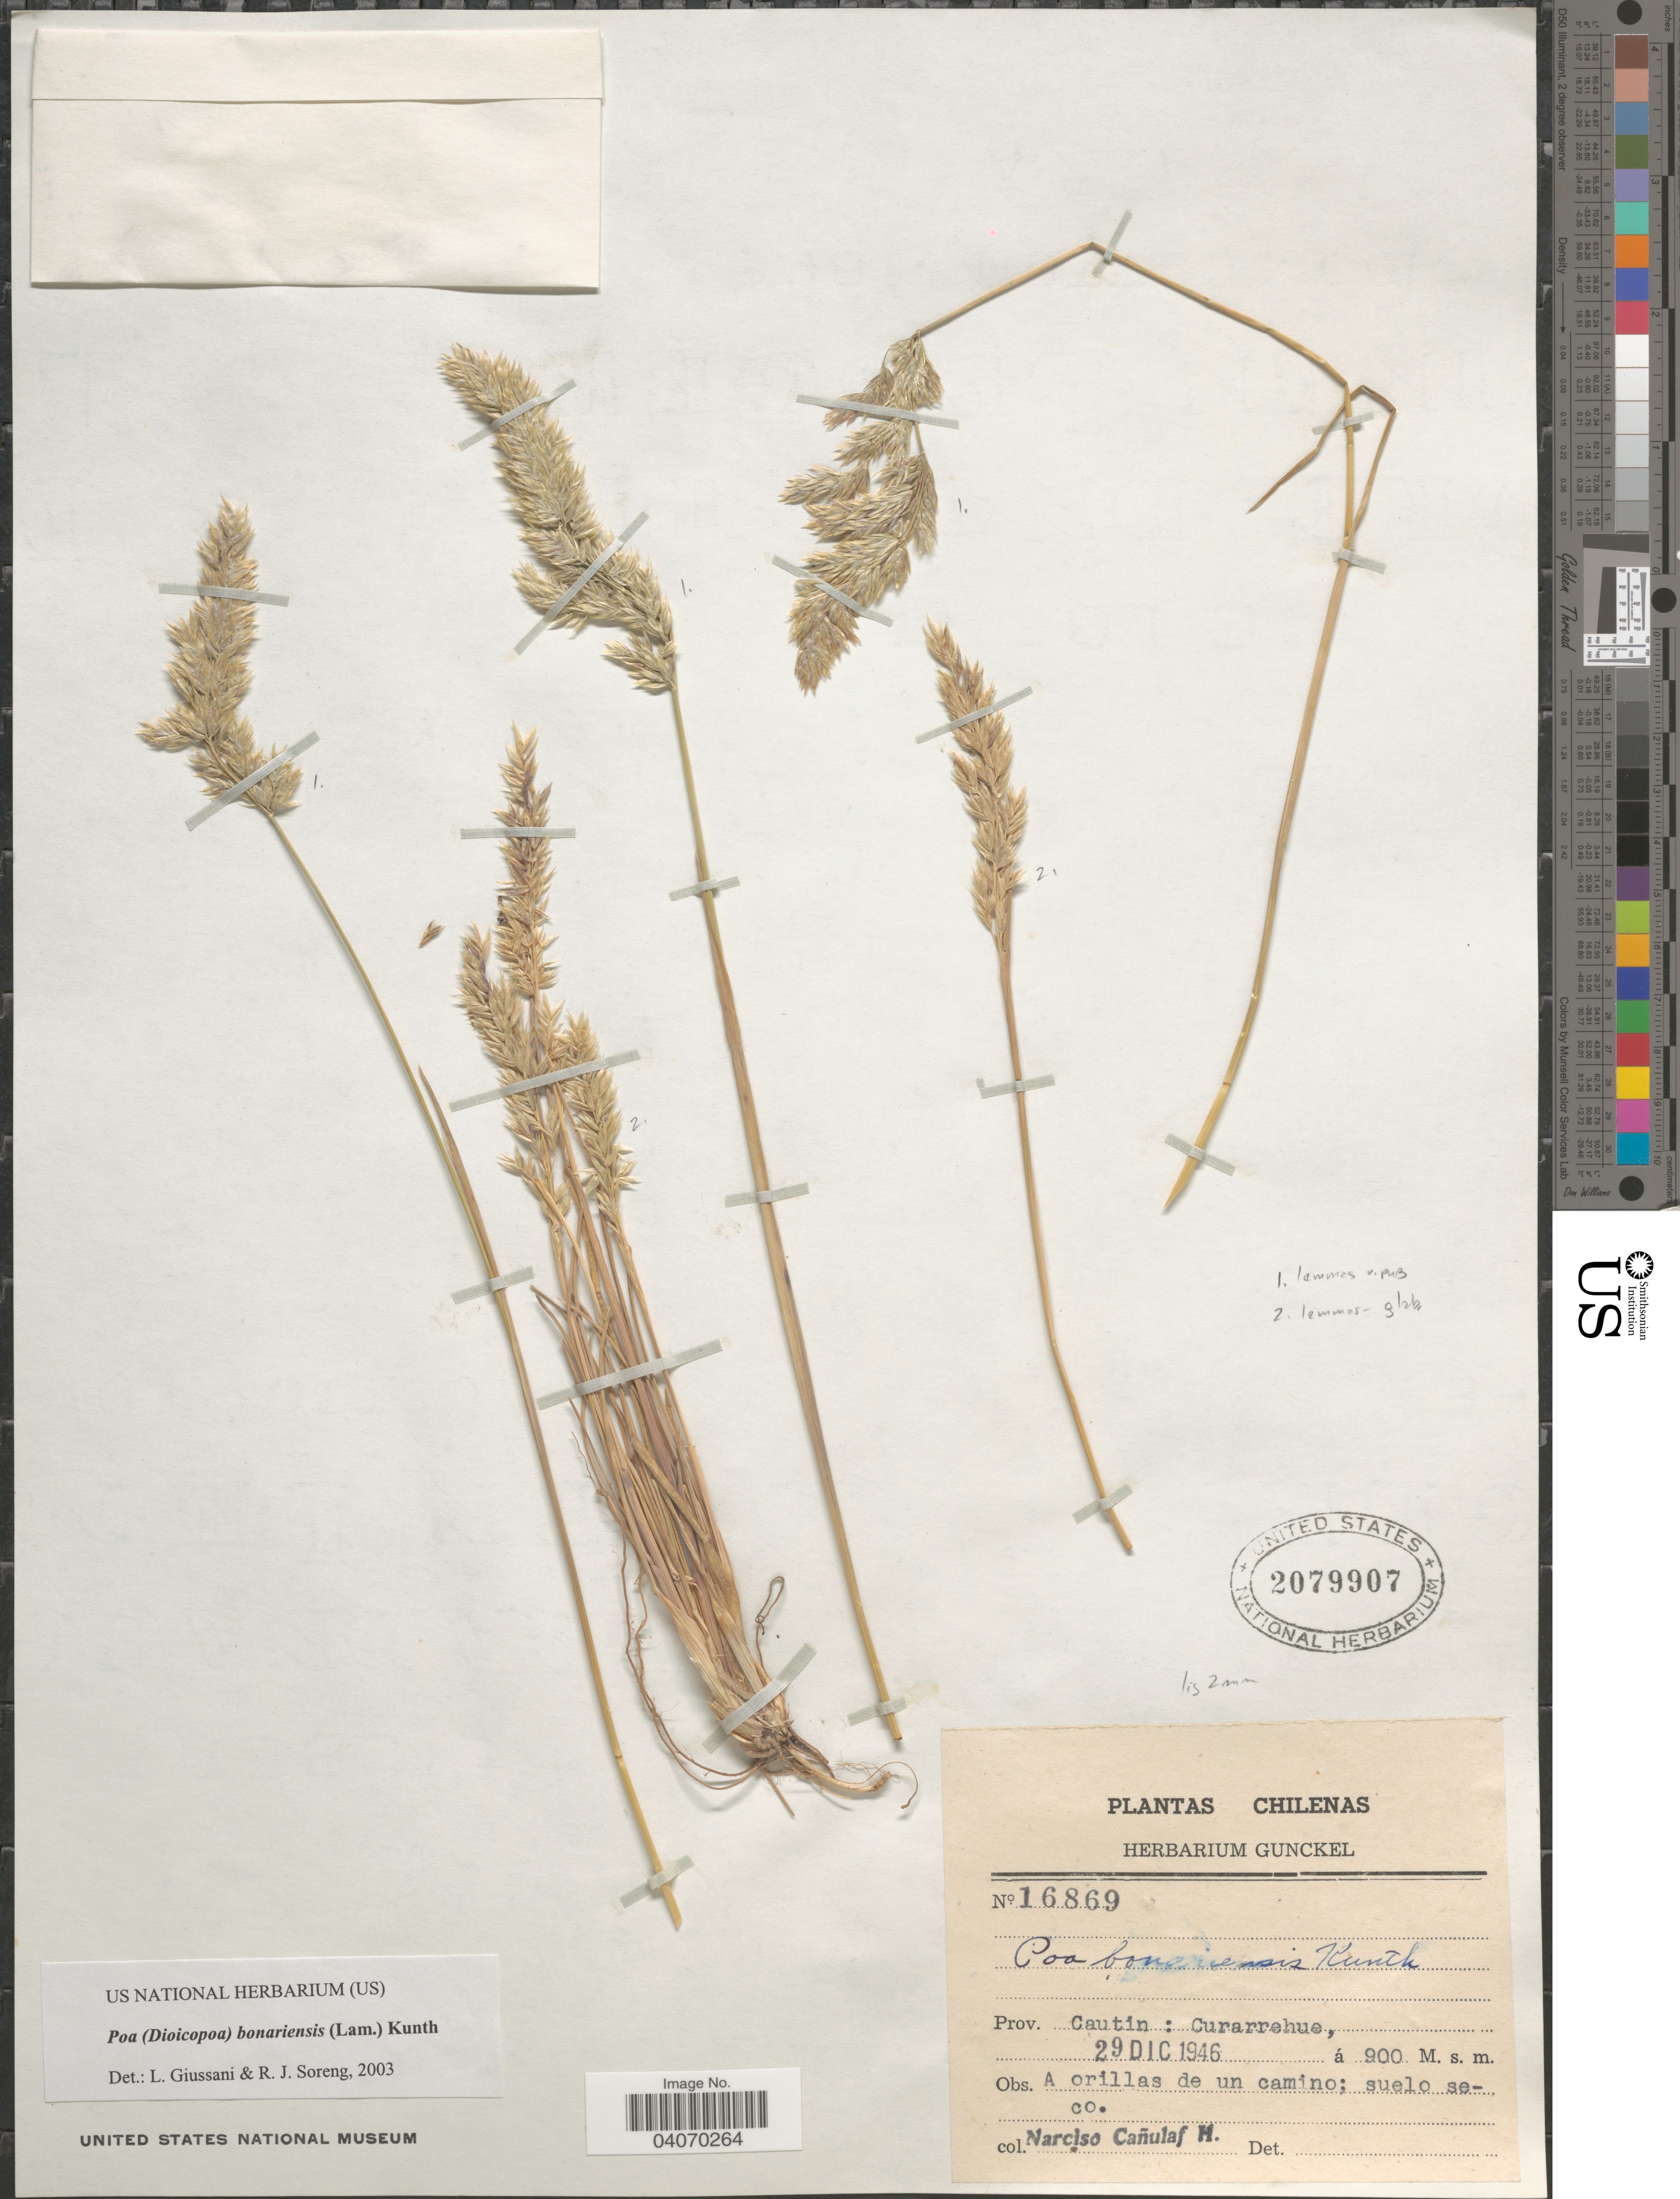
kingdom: Plantae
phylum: Tracheophyta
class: Liliopsida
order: Poales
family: Poaceae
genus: Poa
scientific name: Poa bonariensis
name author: (Lam.) Kunth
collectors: N. Canulaf H.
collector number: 16869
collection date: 1946-12-29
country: Chile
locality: Prov. Cautin: Curarrehue. A orillas de un camino; suelo seco.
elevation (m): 900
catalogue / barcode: US 2079907